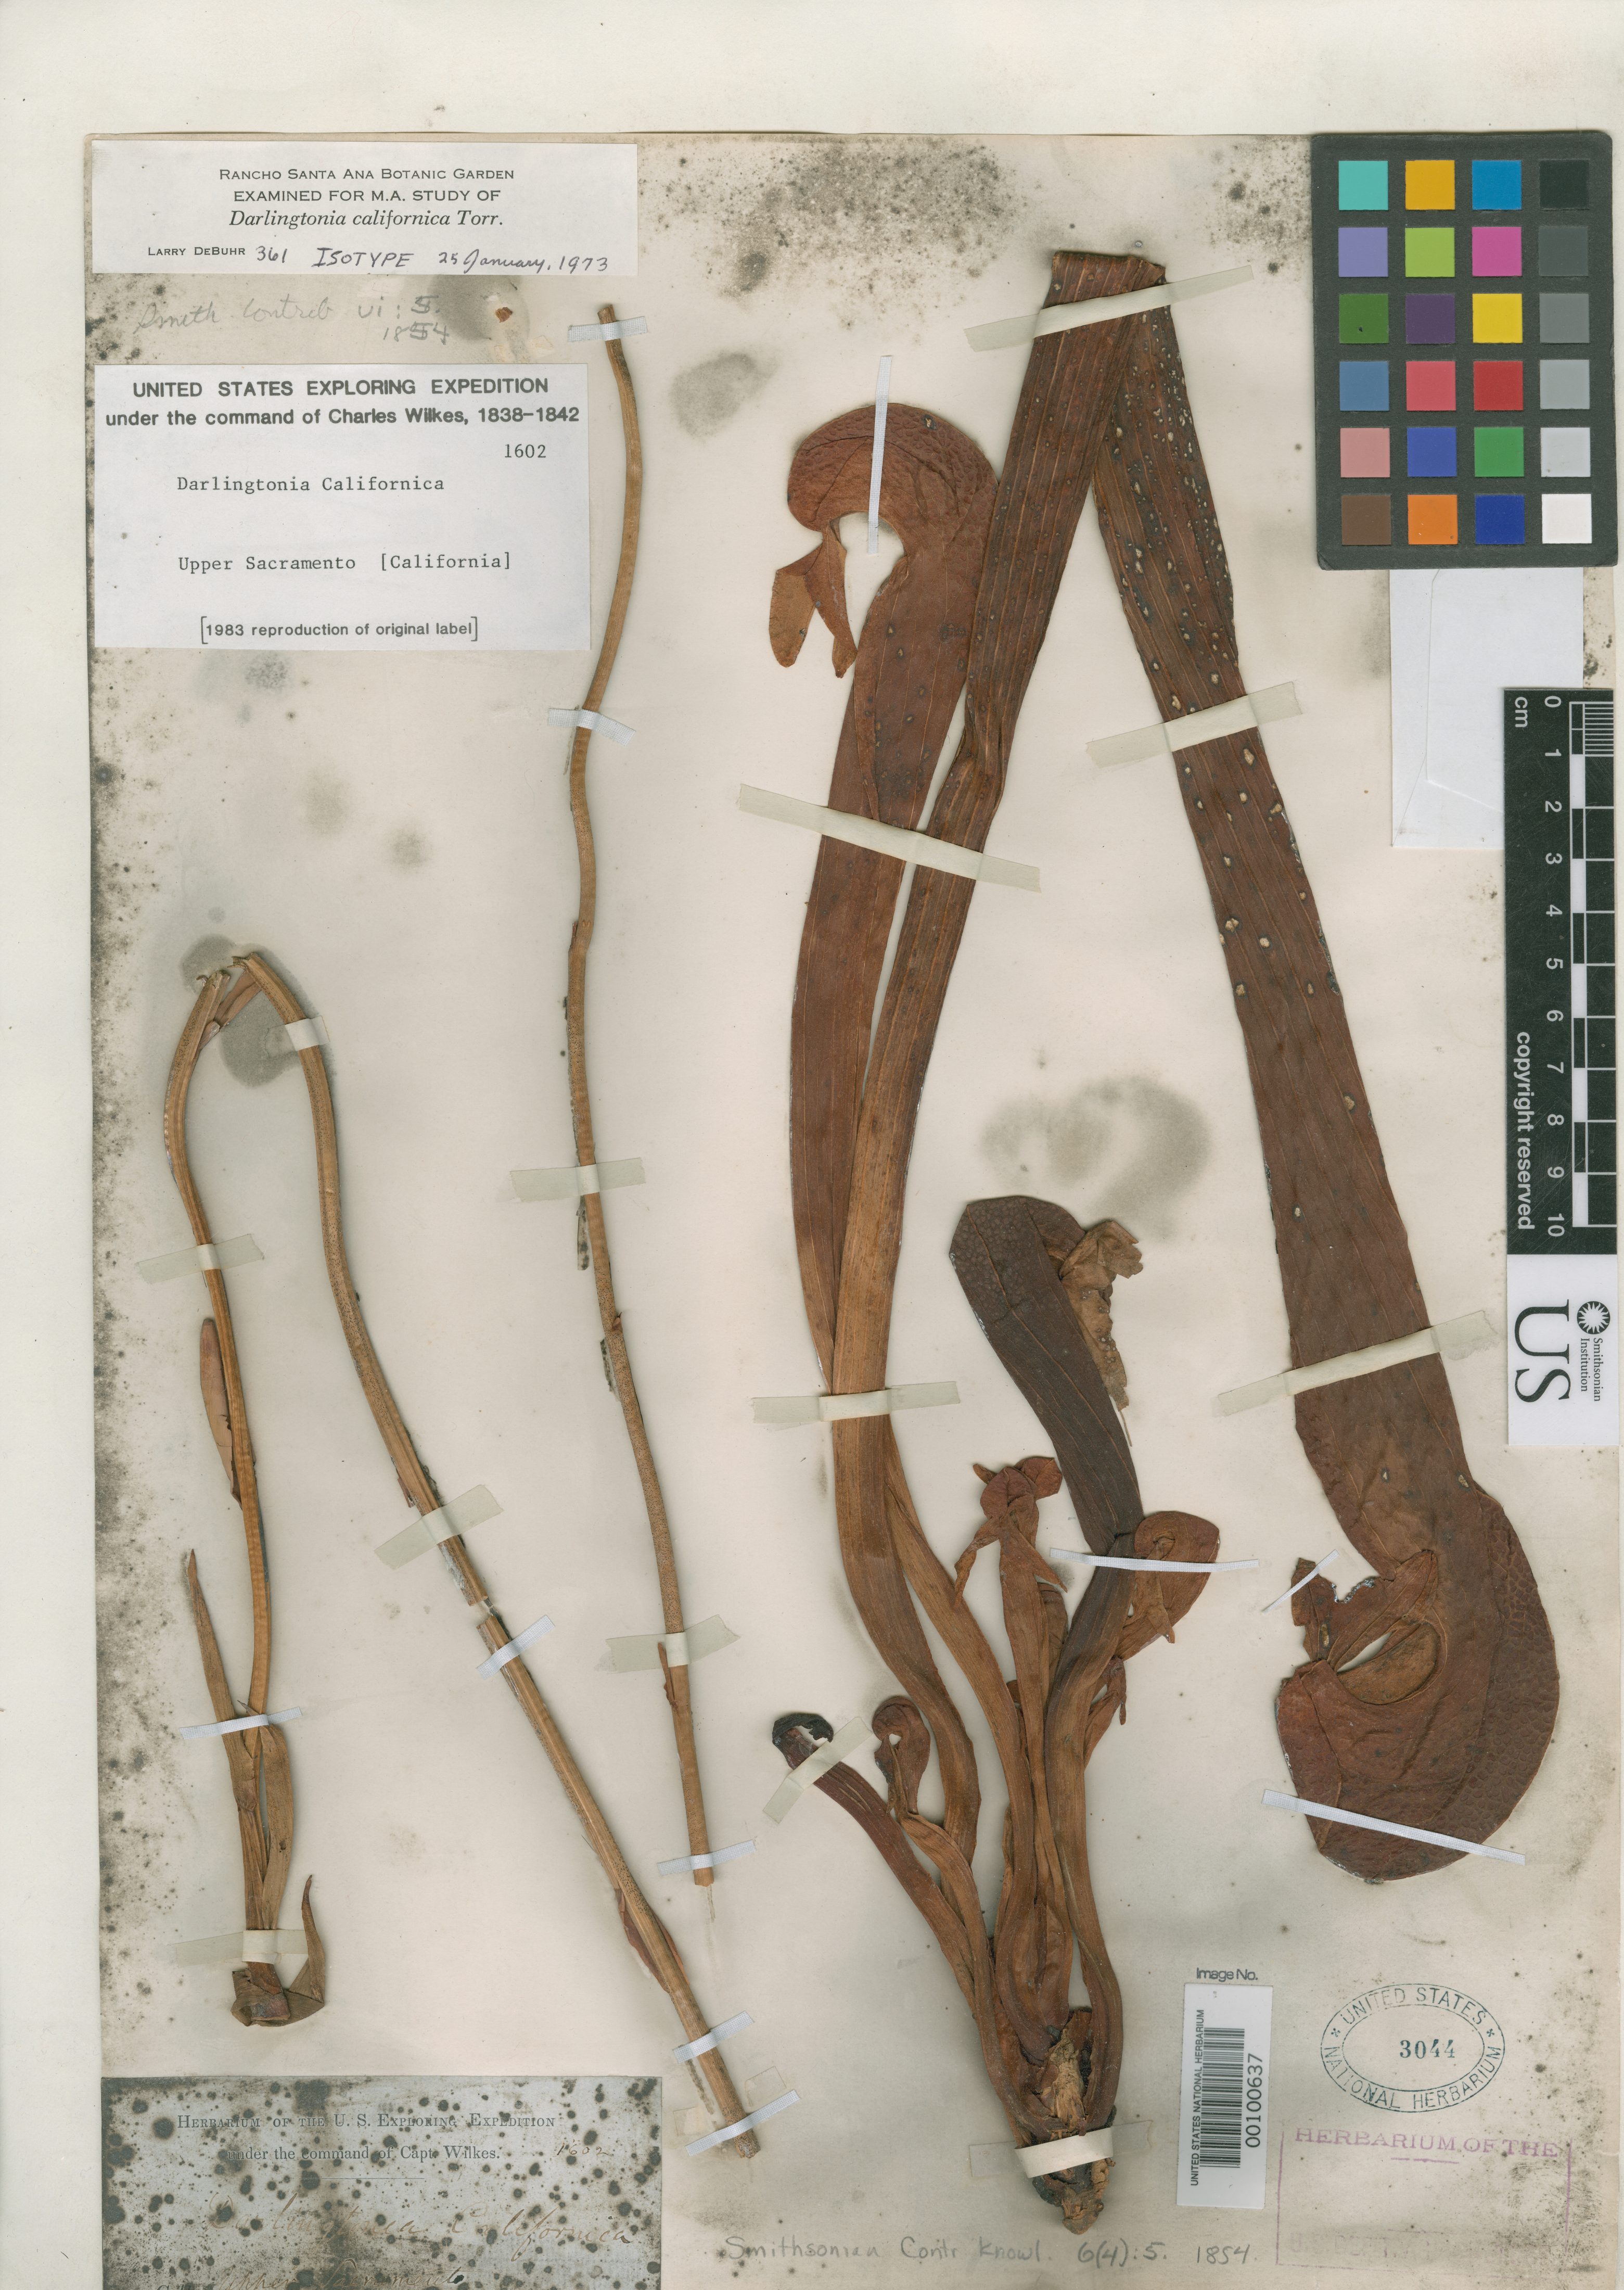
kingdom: Plantae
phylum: Tracheophyta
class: Magnoliopsida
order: Ericales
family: Sarraceniaceae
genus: Darlingtonia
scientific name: Darlingtonia californica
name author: Torr.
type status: Isotype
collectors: Wilkes Explor. Exped.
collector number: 1602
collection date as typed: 1838 to -- --- 1842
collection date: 1838/1842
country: United States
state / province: California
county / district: Sacramento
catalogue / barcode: US 3044